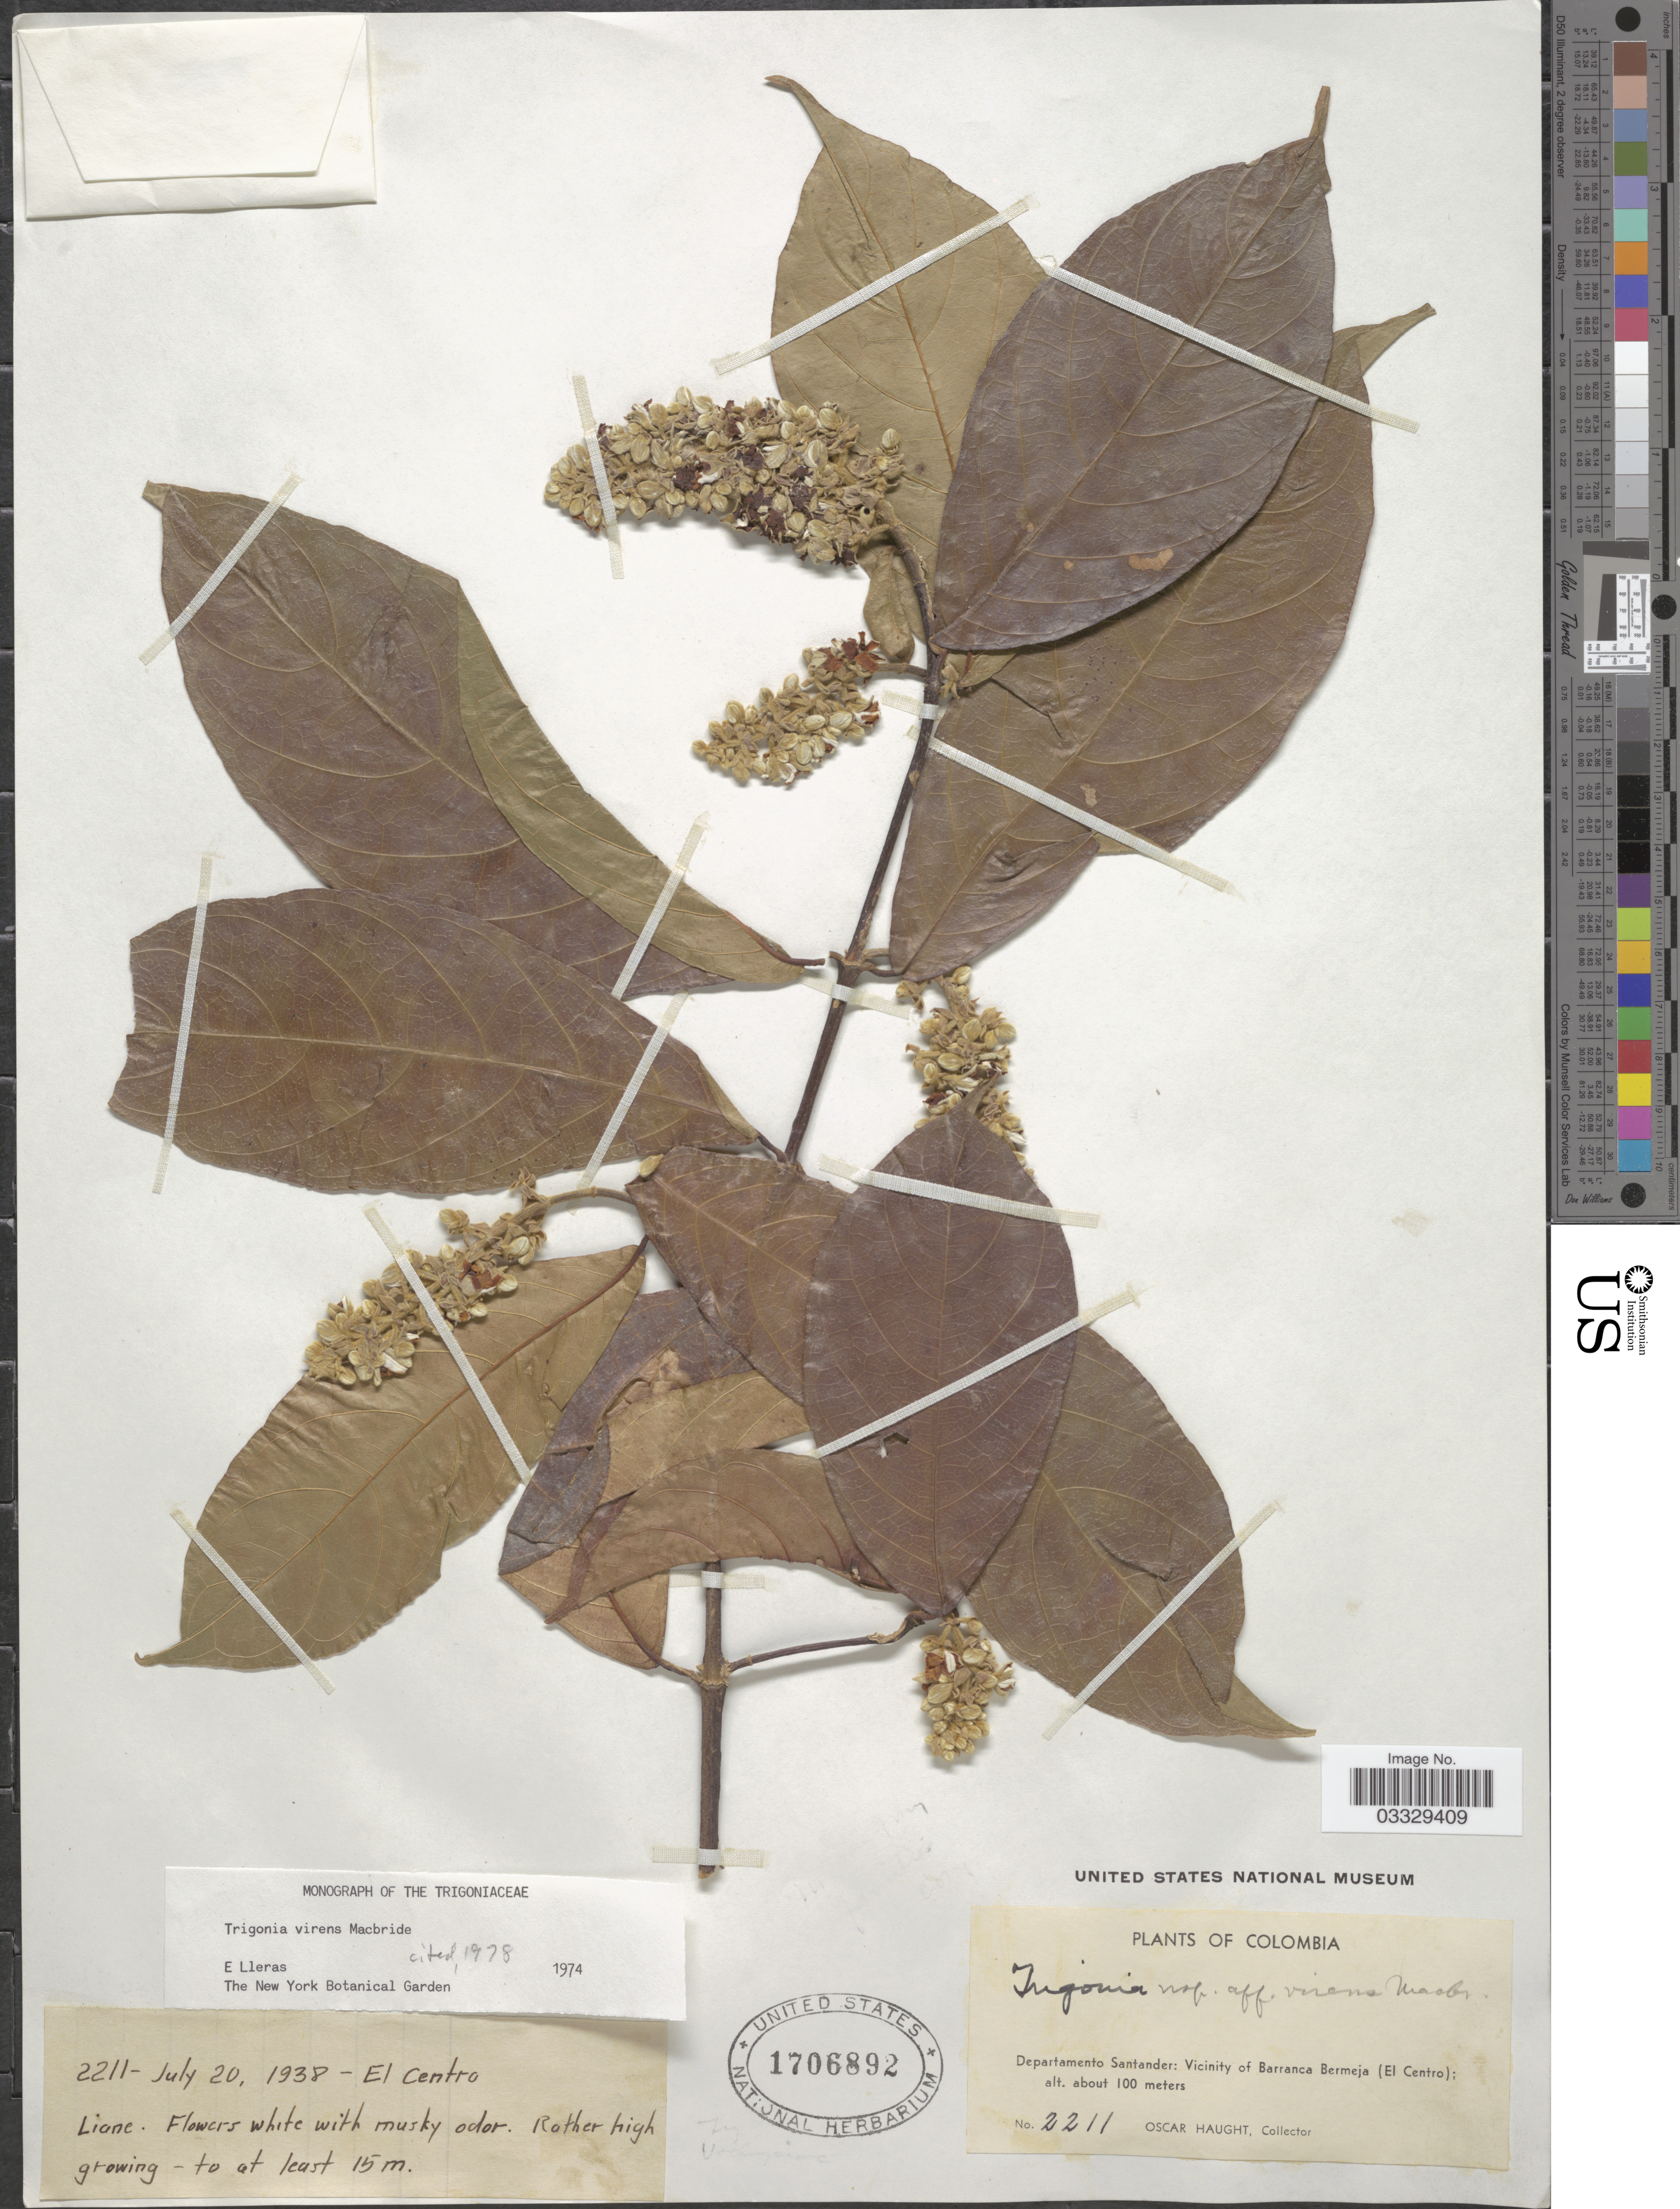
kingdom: Plantae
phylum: Tracheophyta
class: Magnoliopsida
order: Malpighiales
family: Trigoniaceae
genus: Trigonia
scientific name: Trigonia virens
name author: J.F. Macbr.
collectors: O. L. Haught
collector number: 2211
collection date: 1938-07-20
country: Colombia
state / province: Santander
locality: El Centro. Departamento Santander: Vicinity of Barranca Bermeja (El Centro).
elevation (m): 100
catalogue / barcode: US 1706892